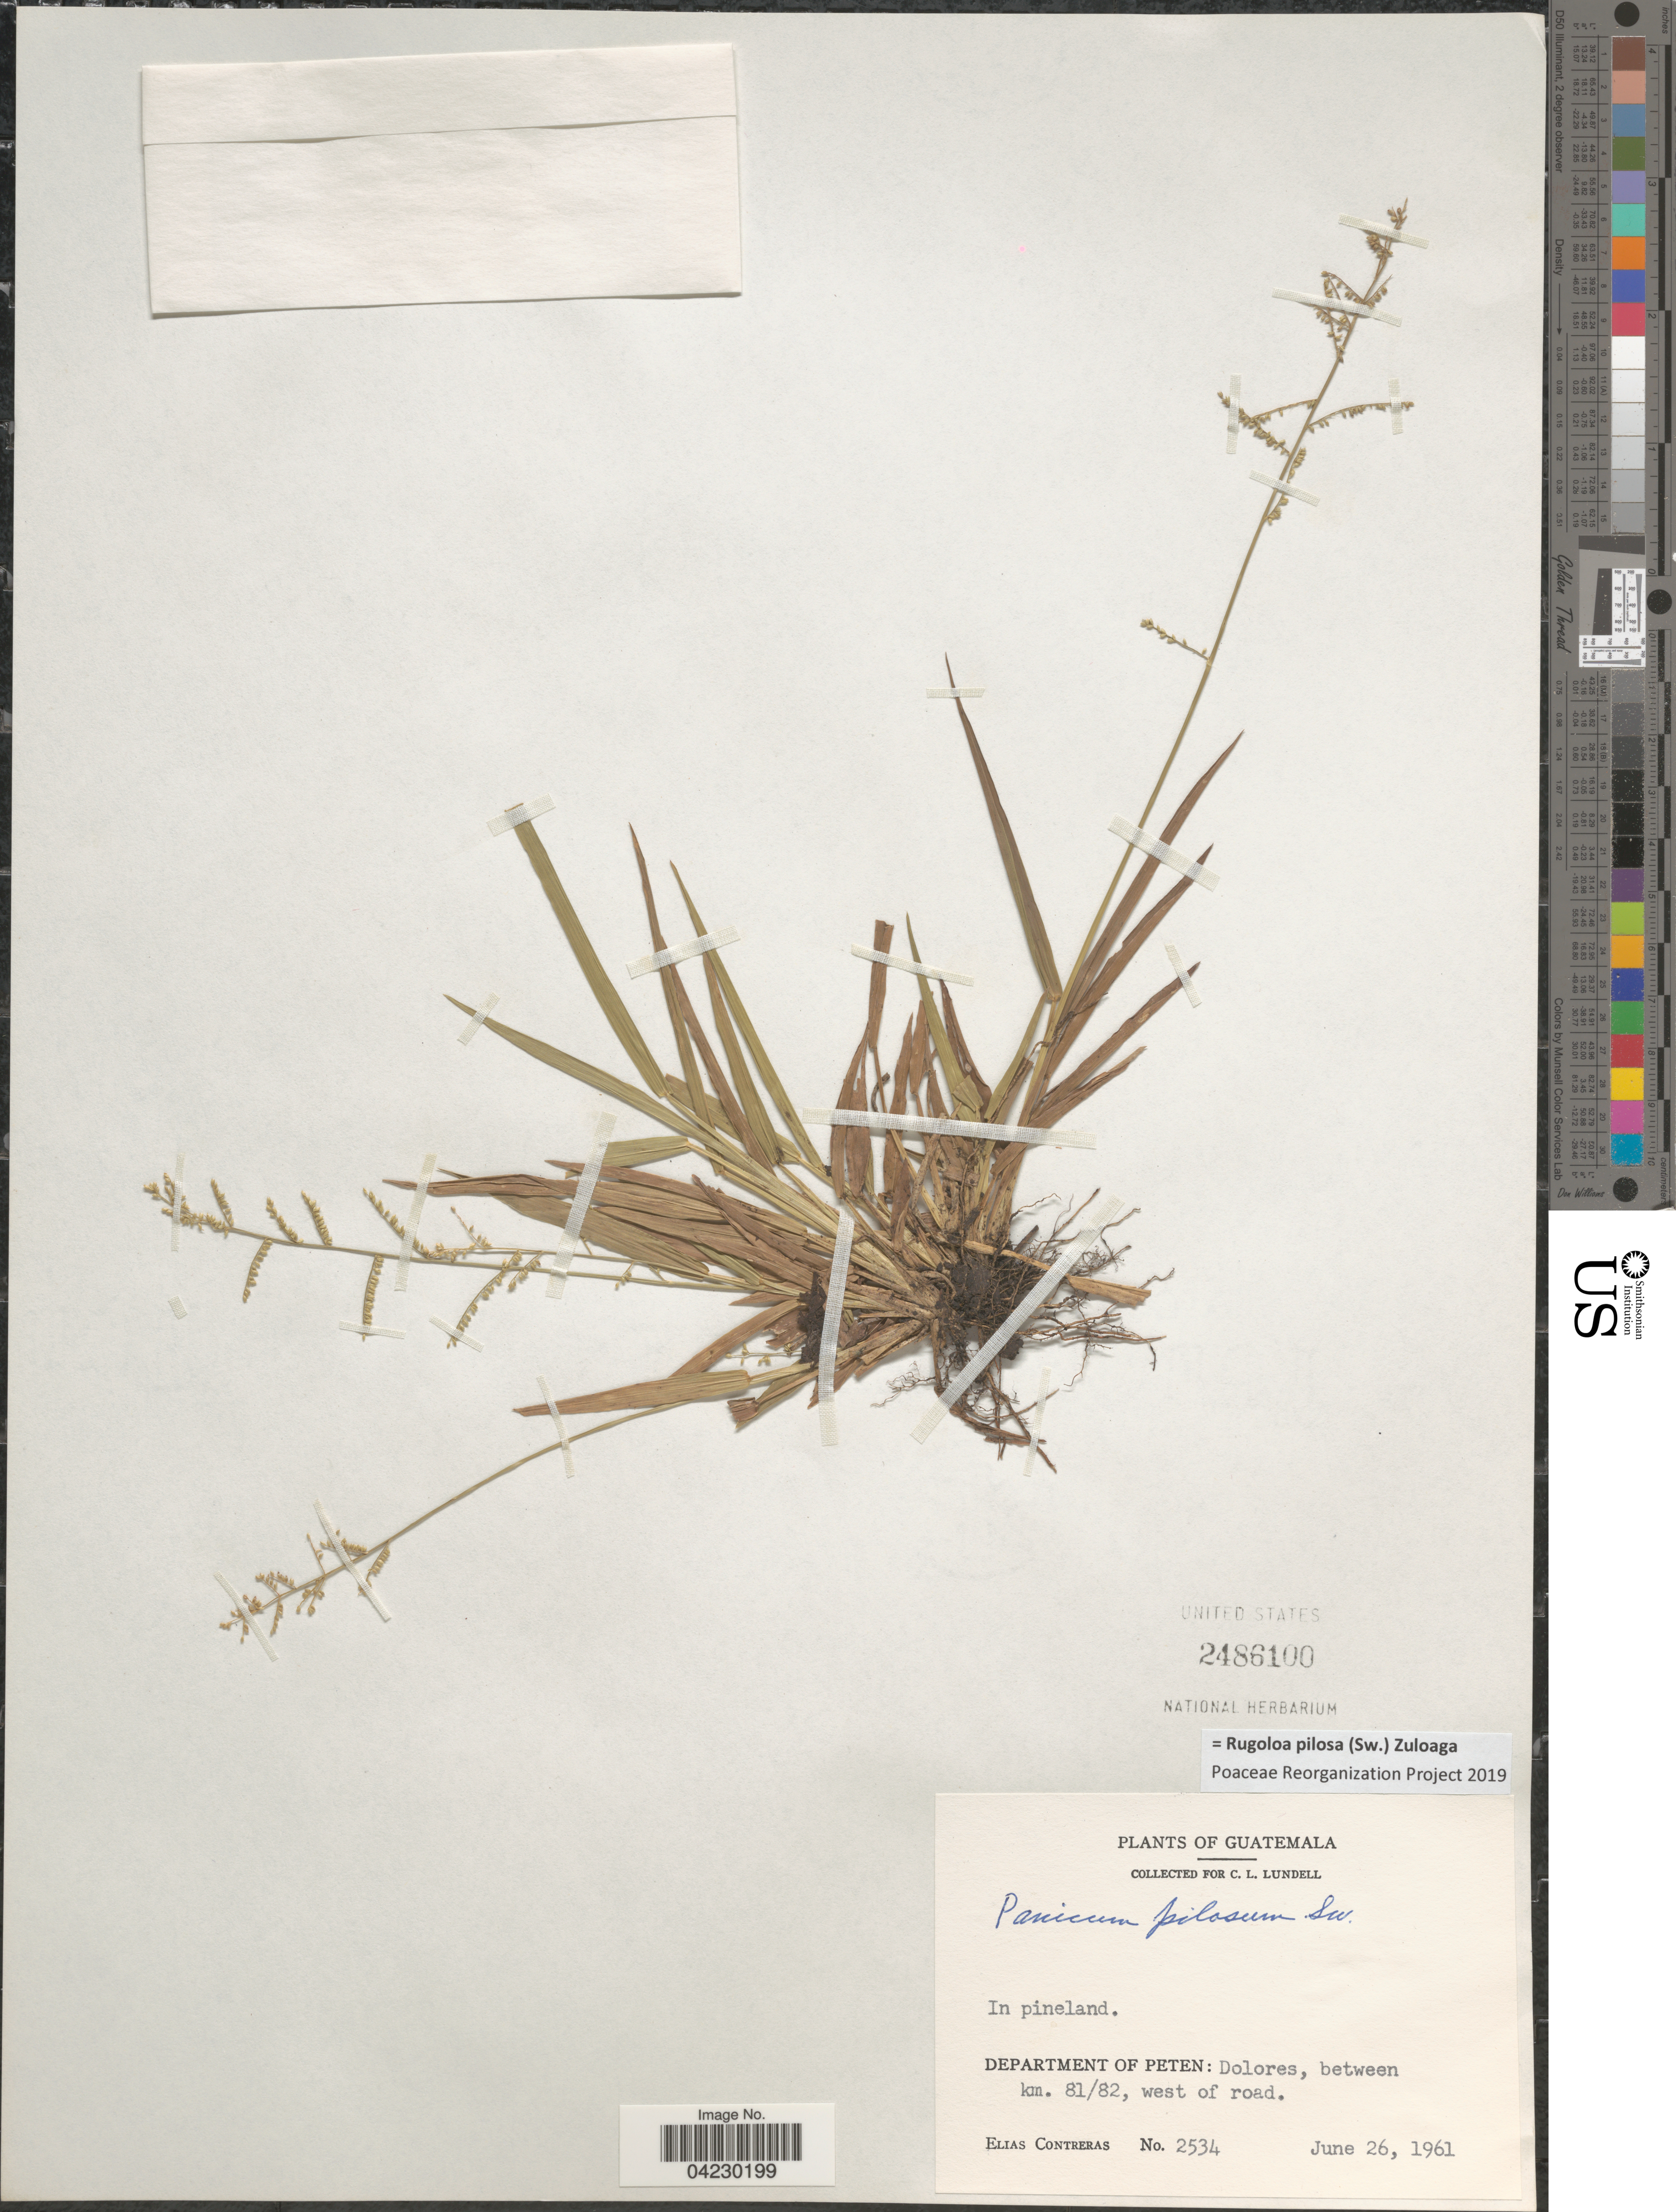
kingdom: Plantae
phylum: Tracheophyta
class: Liliopsida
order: Poales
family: Poaceae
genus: Rugoloa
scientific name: Rugoloa pilosa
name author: (Sw.) Zuloaga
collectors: E. Contreras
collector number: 2534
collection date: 1961-06-26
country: Guatemala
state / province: El Peten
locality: In pineland. Department of Peten: Dolores, between km. 81/82, west of road.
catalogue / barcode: US 2486100